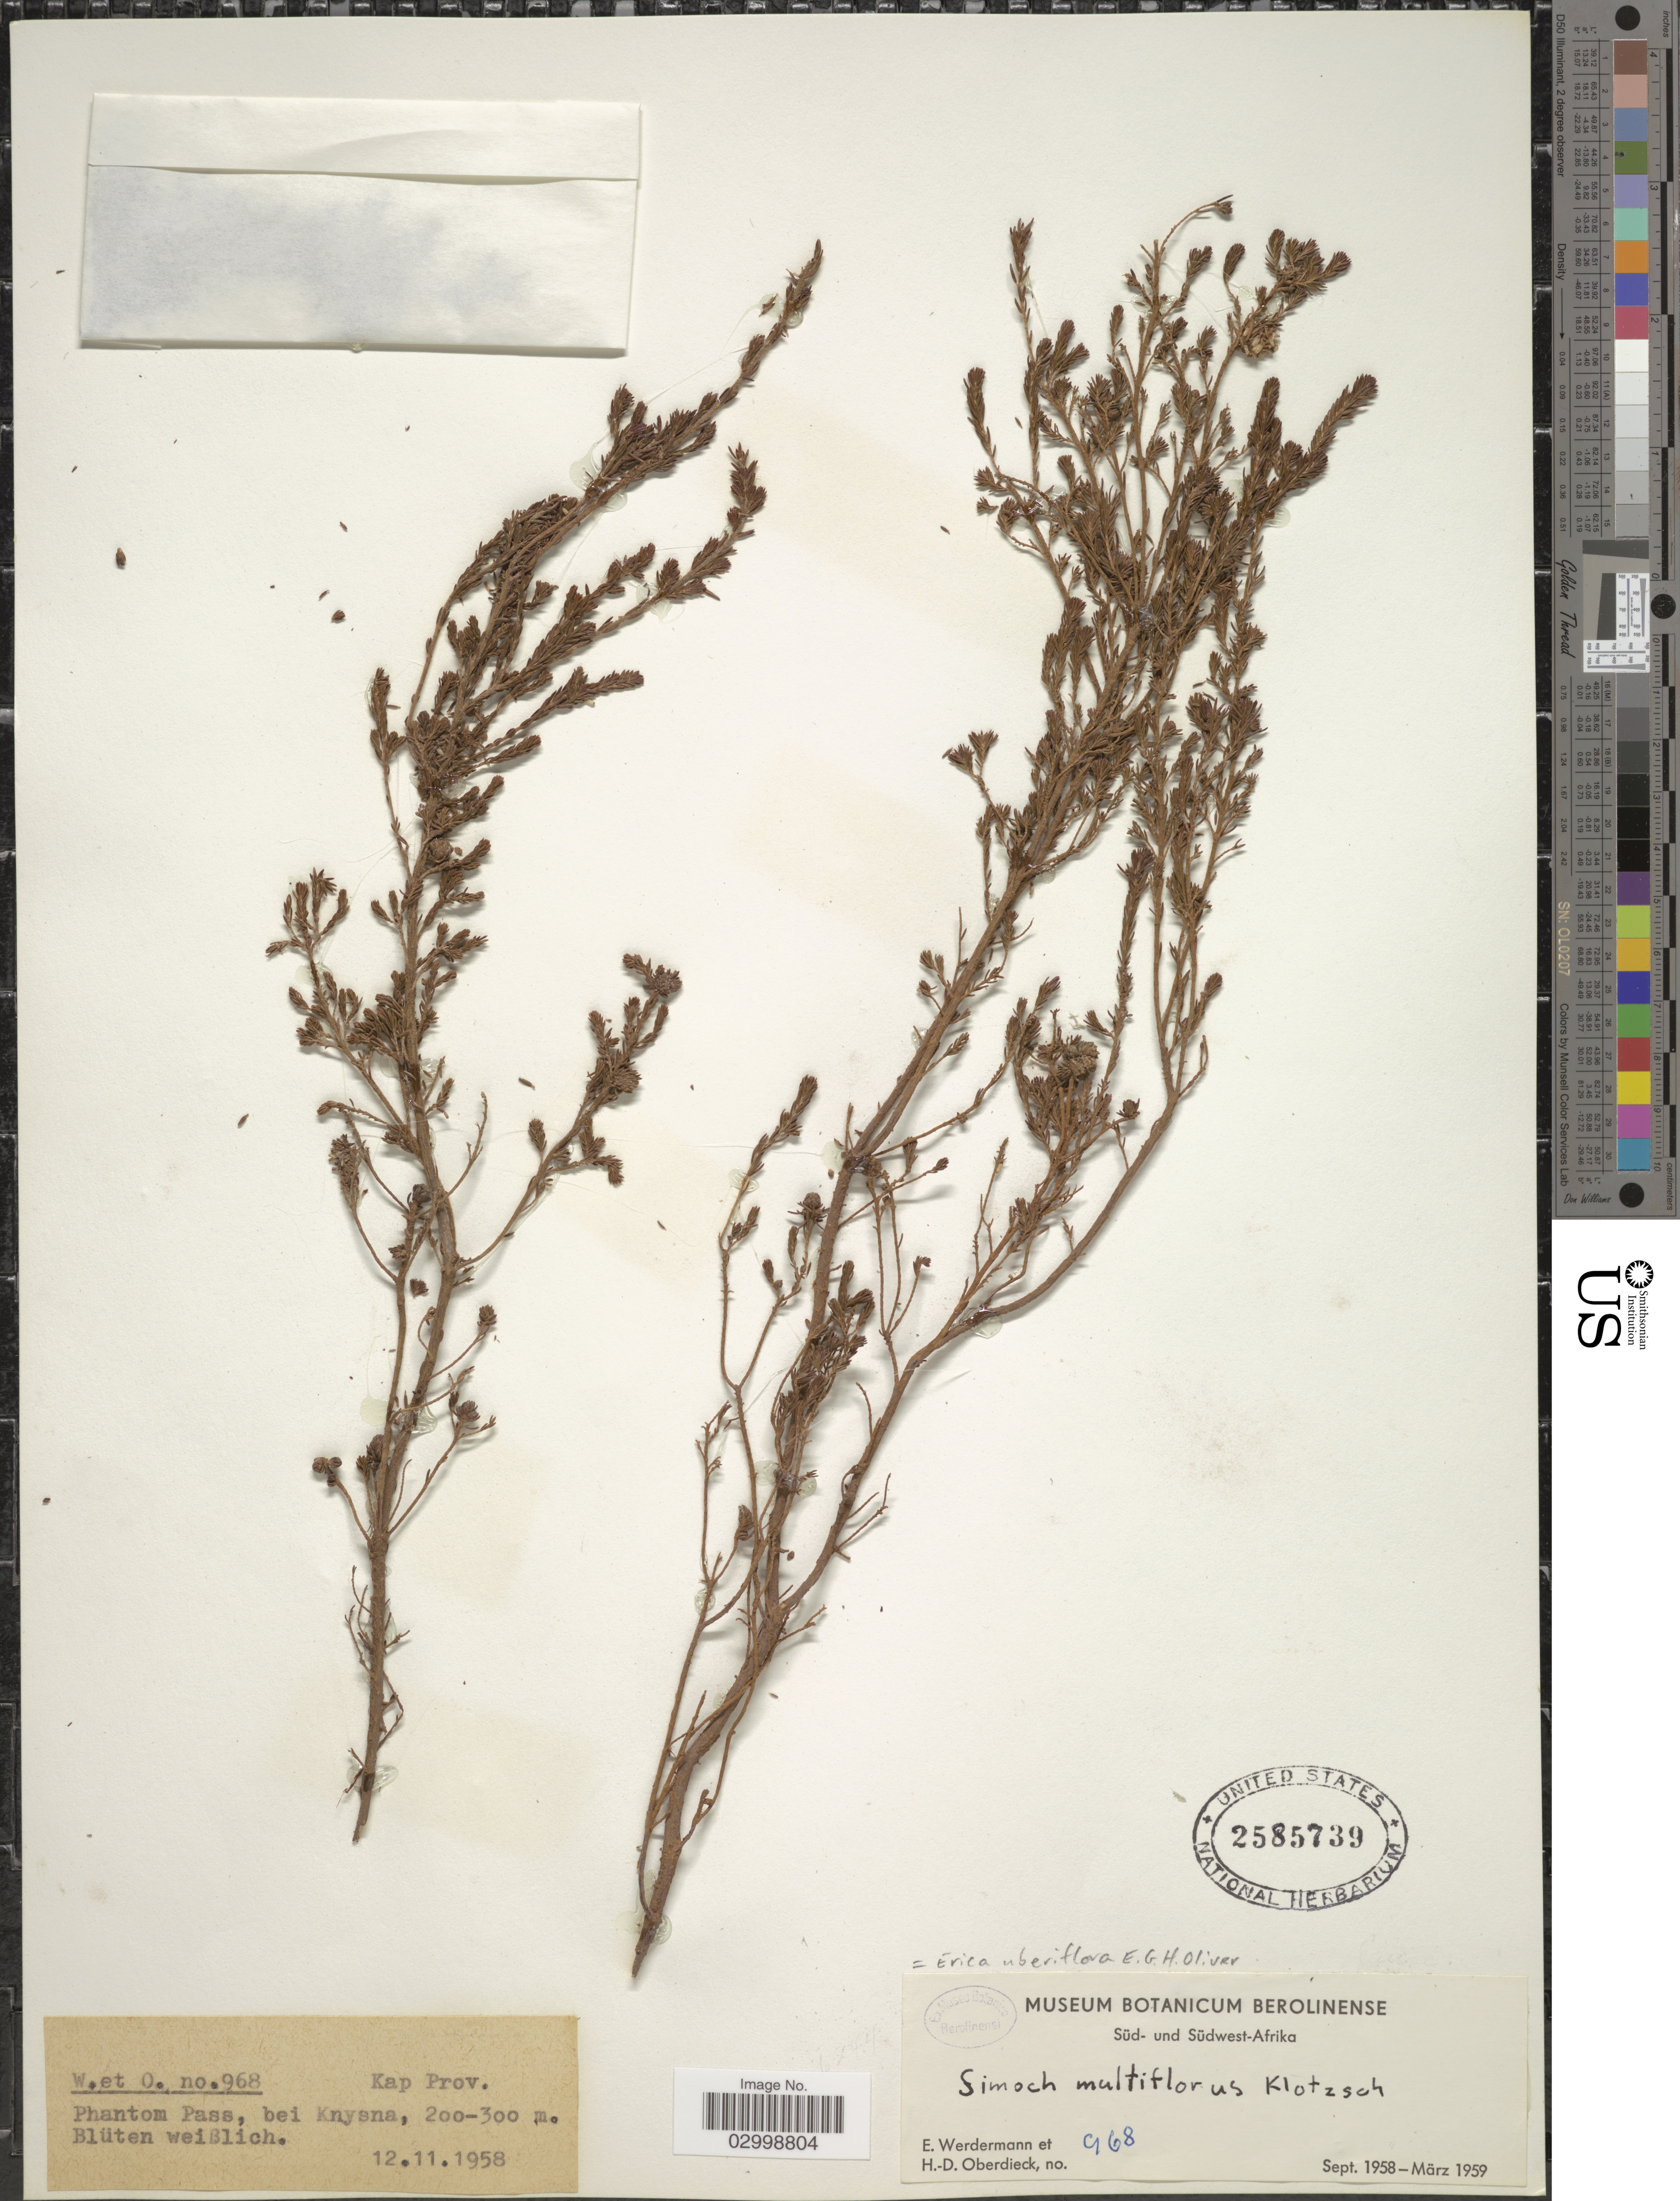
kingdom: Plantae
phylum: Tracheophyta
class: Magnoliopsida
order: Ericales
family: Ericaceae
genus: Erica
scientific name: Erica uberiflora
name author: E.G.H. Oliv.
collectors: E. Werdermann & H. Oberdieck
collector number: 968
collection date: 1958-11-12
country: South Africa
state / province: Western Cape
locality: Kap Prov. Phantom Pass, bei Knysna.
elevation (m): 200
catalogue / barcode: US 2585739